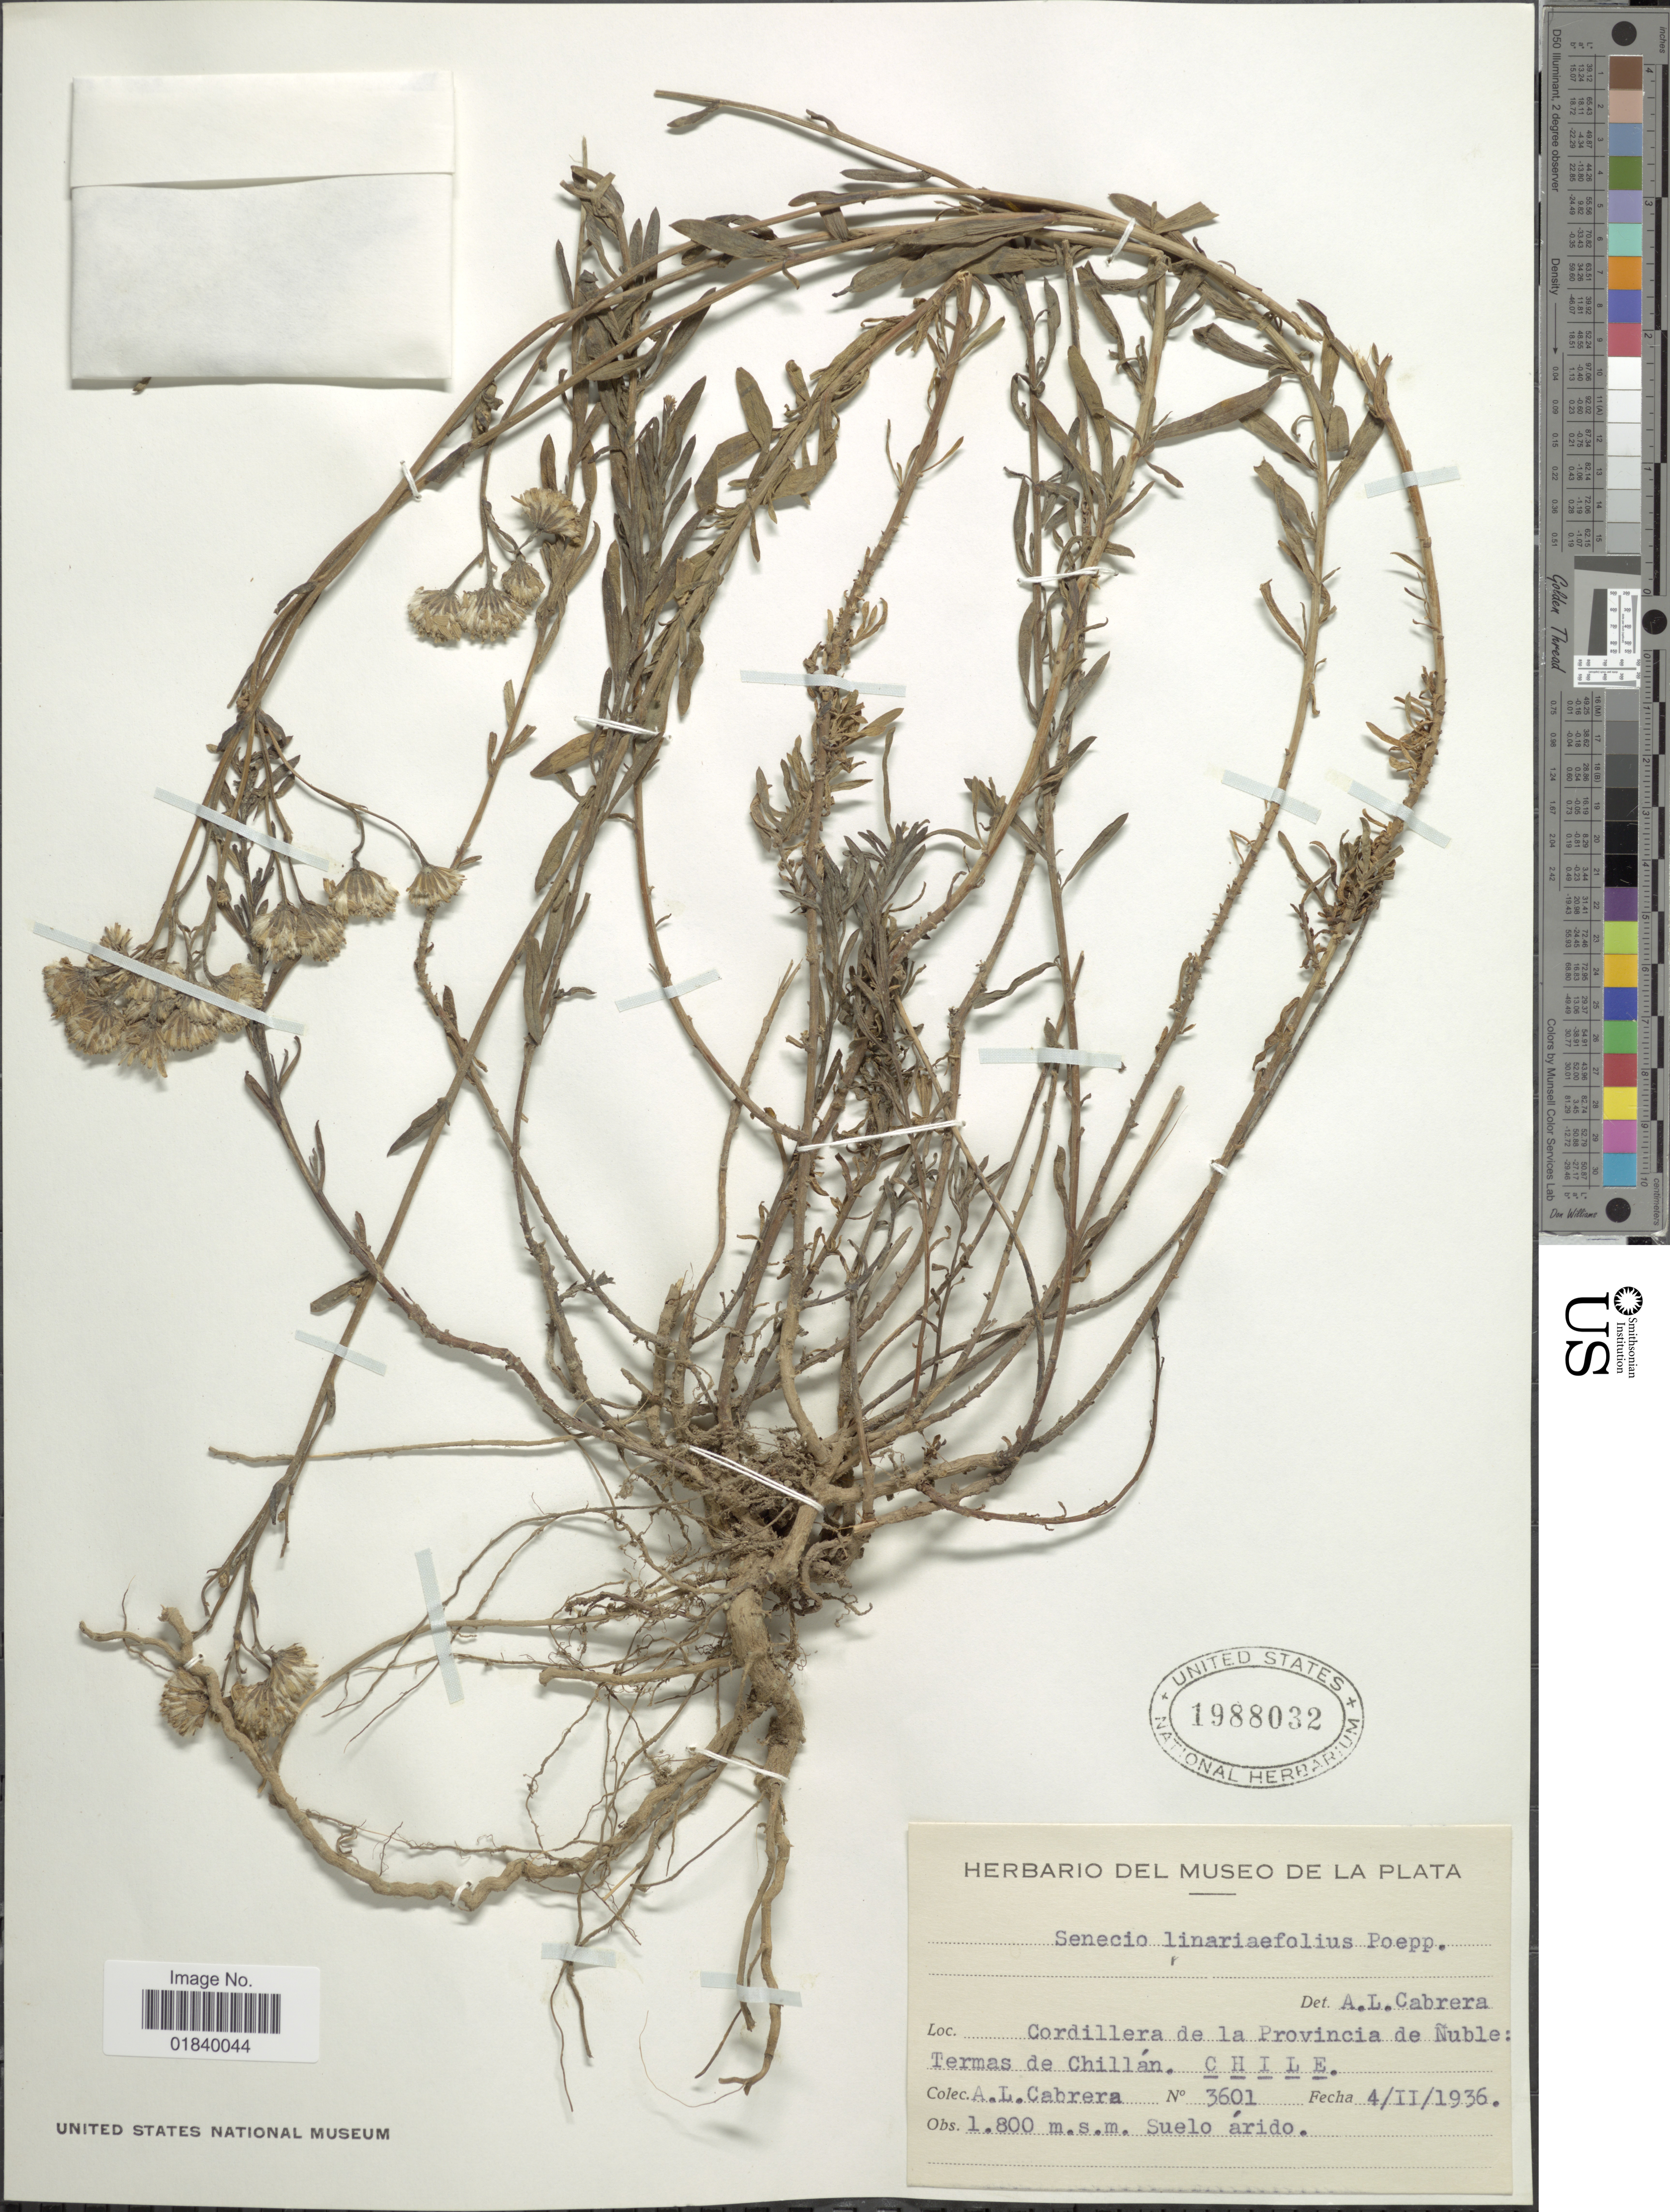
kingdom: Plantae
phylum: Tracheophyta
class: Magnoliopsida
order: Asterales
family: Asteraceae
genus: Senecio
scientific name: Senecio linariifolius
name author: Poepp. ex DC.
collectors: A. L. Cabrera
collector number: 3601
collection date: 1936-02-04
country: Chile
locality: Cordillera de la Provincia de Nuble. Termas de Chillan. Chile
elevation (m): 1800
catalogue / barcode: US 1988032